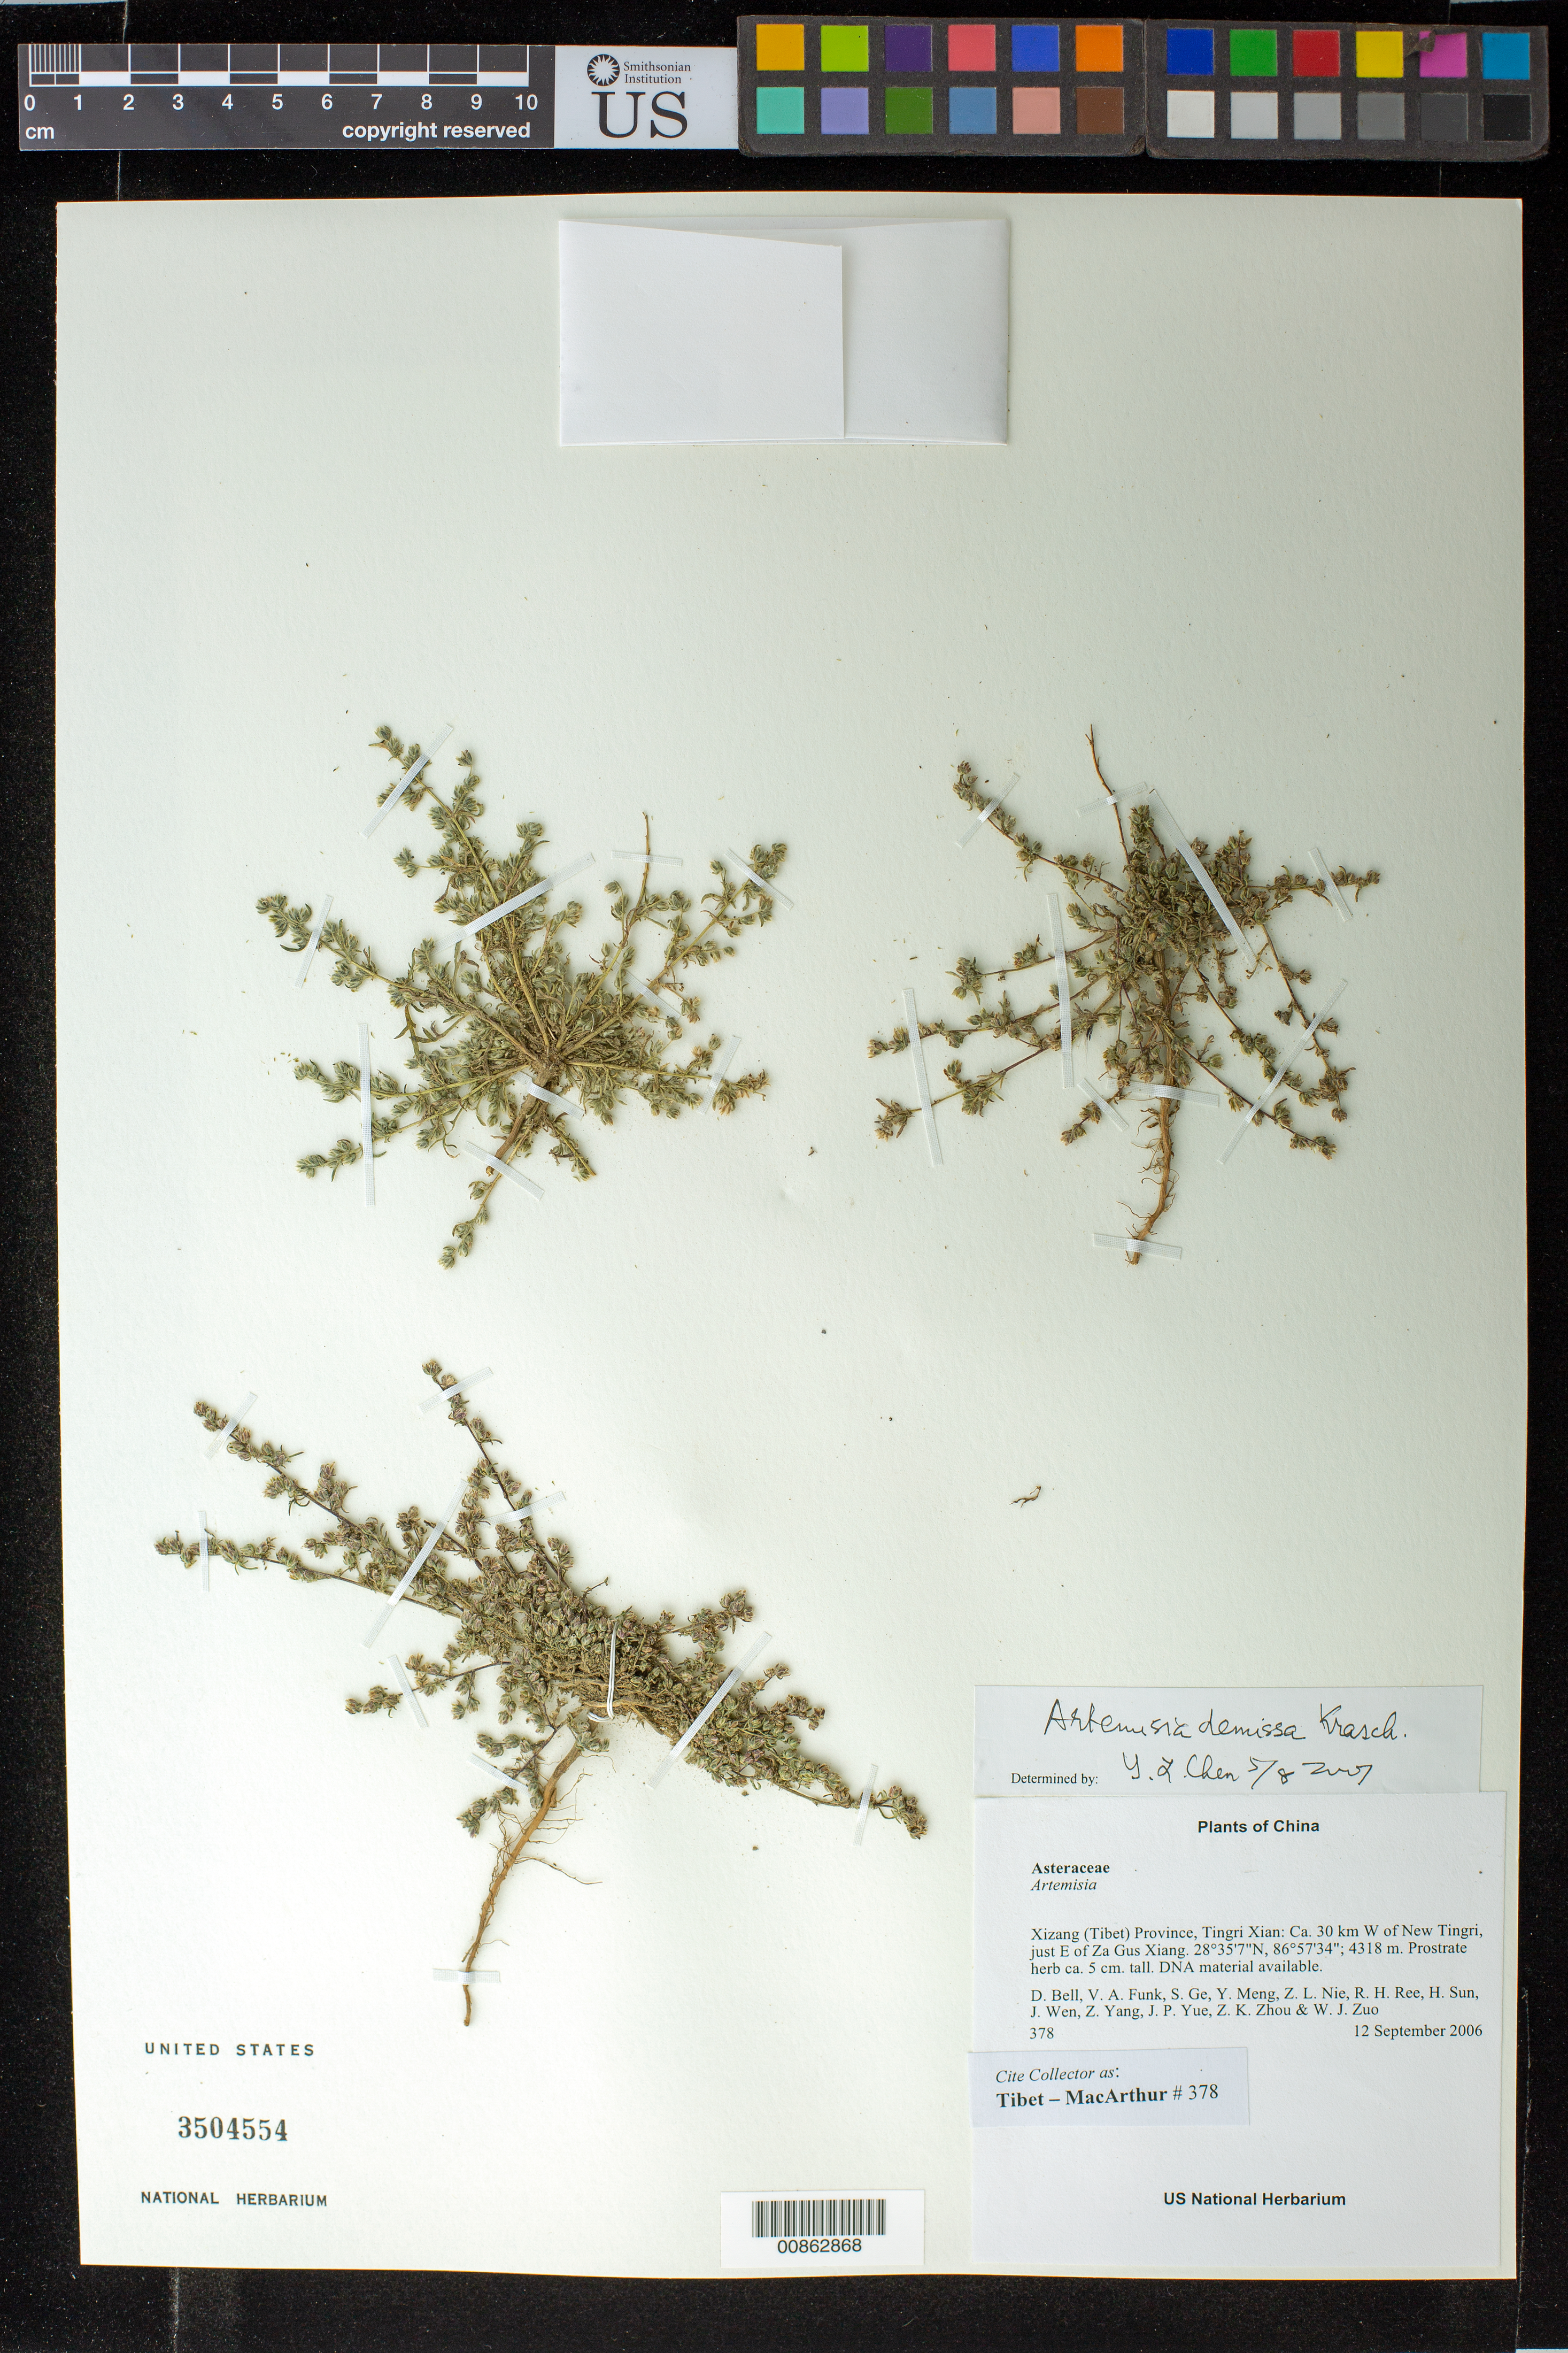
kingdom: Plantae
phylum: Tracheophyta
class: Magnoliopsida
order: Asterales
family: Asteraceae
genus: Artemisia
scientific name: Artemisia demissa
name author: Krascheninnikov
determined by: Yilin Chen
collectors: Tibet-MacArthur, D. A. Bell, V. Funk, S. Ge, Y. Meng, Z. Nie, R. Ree, H. Sun, J. Wen, Z. Yang, J. Yue, Z. Zhou & W. Zuo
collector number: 378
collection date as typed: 12 Sep 2006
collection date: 2006-09-12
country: China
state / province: Xizang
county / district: Tingri Xian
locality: Ca. 30 km W of New Tingri, just E of Za Gus Xiang.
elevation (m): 4318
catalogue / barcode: US 3504554